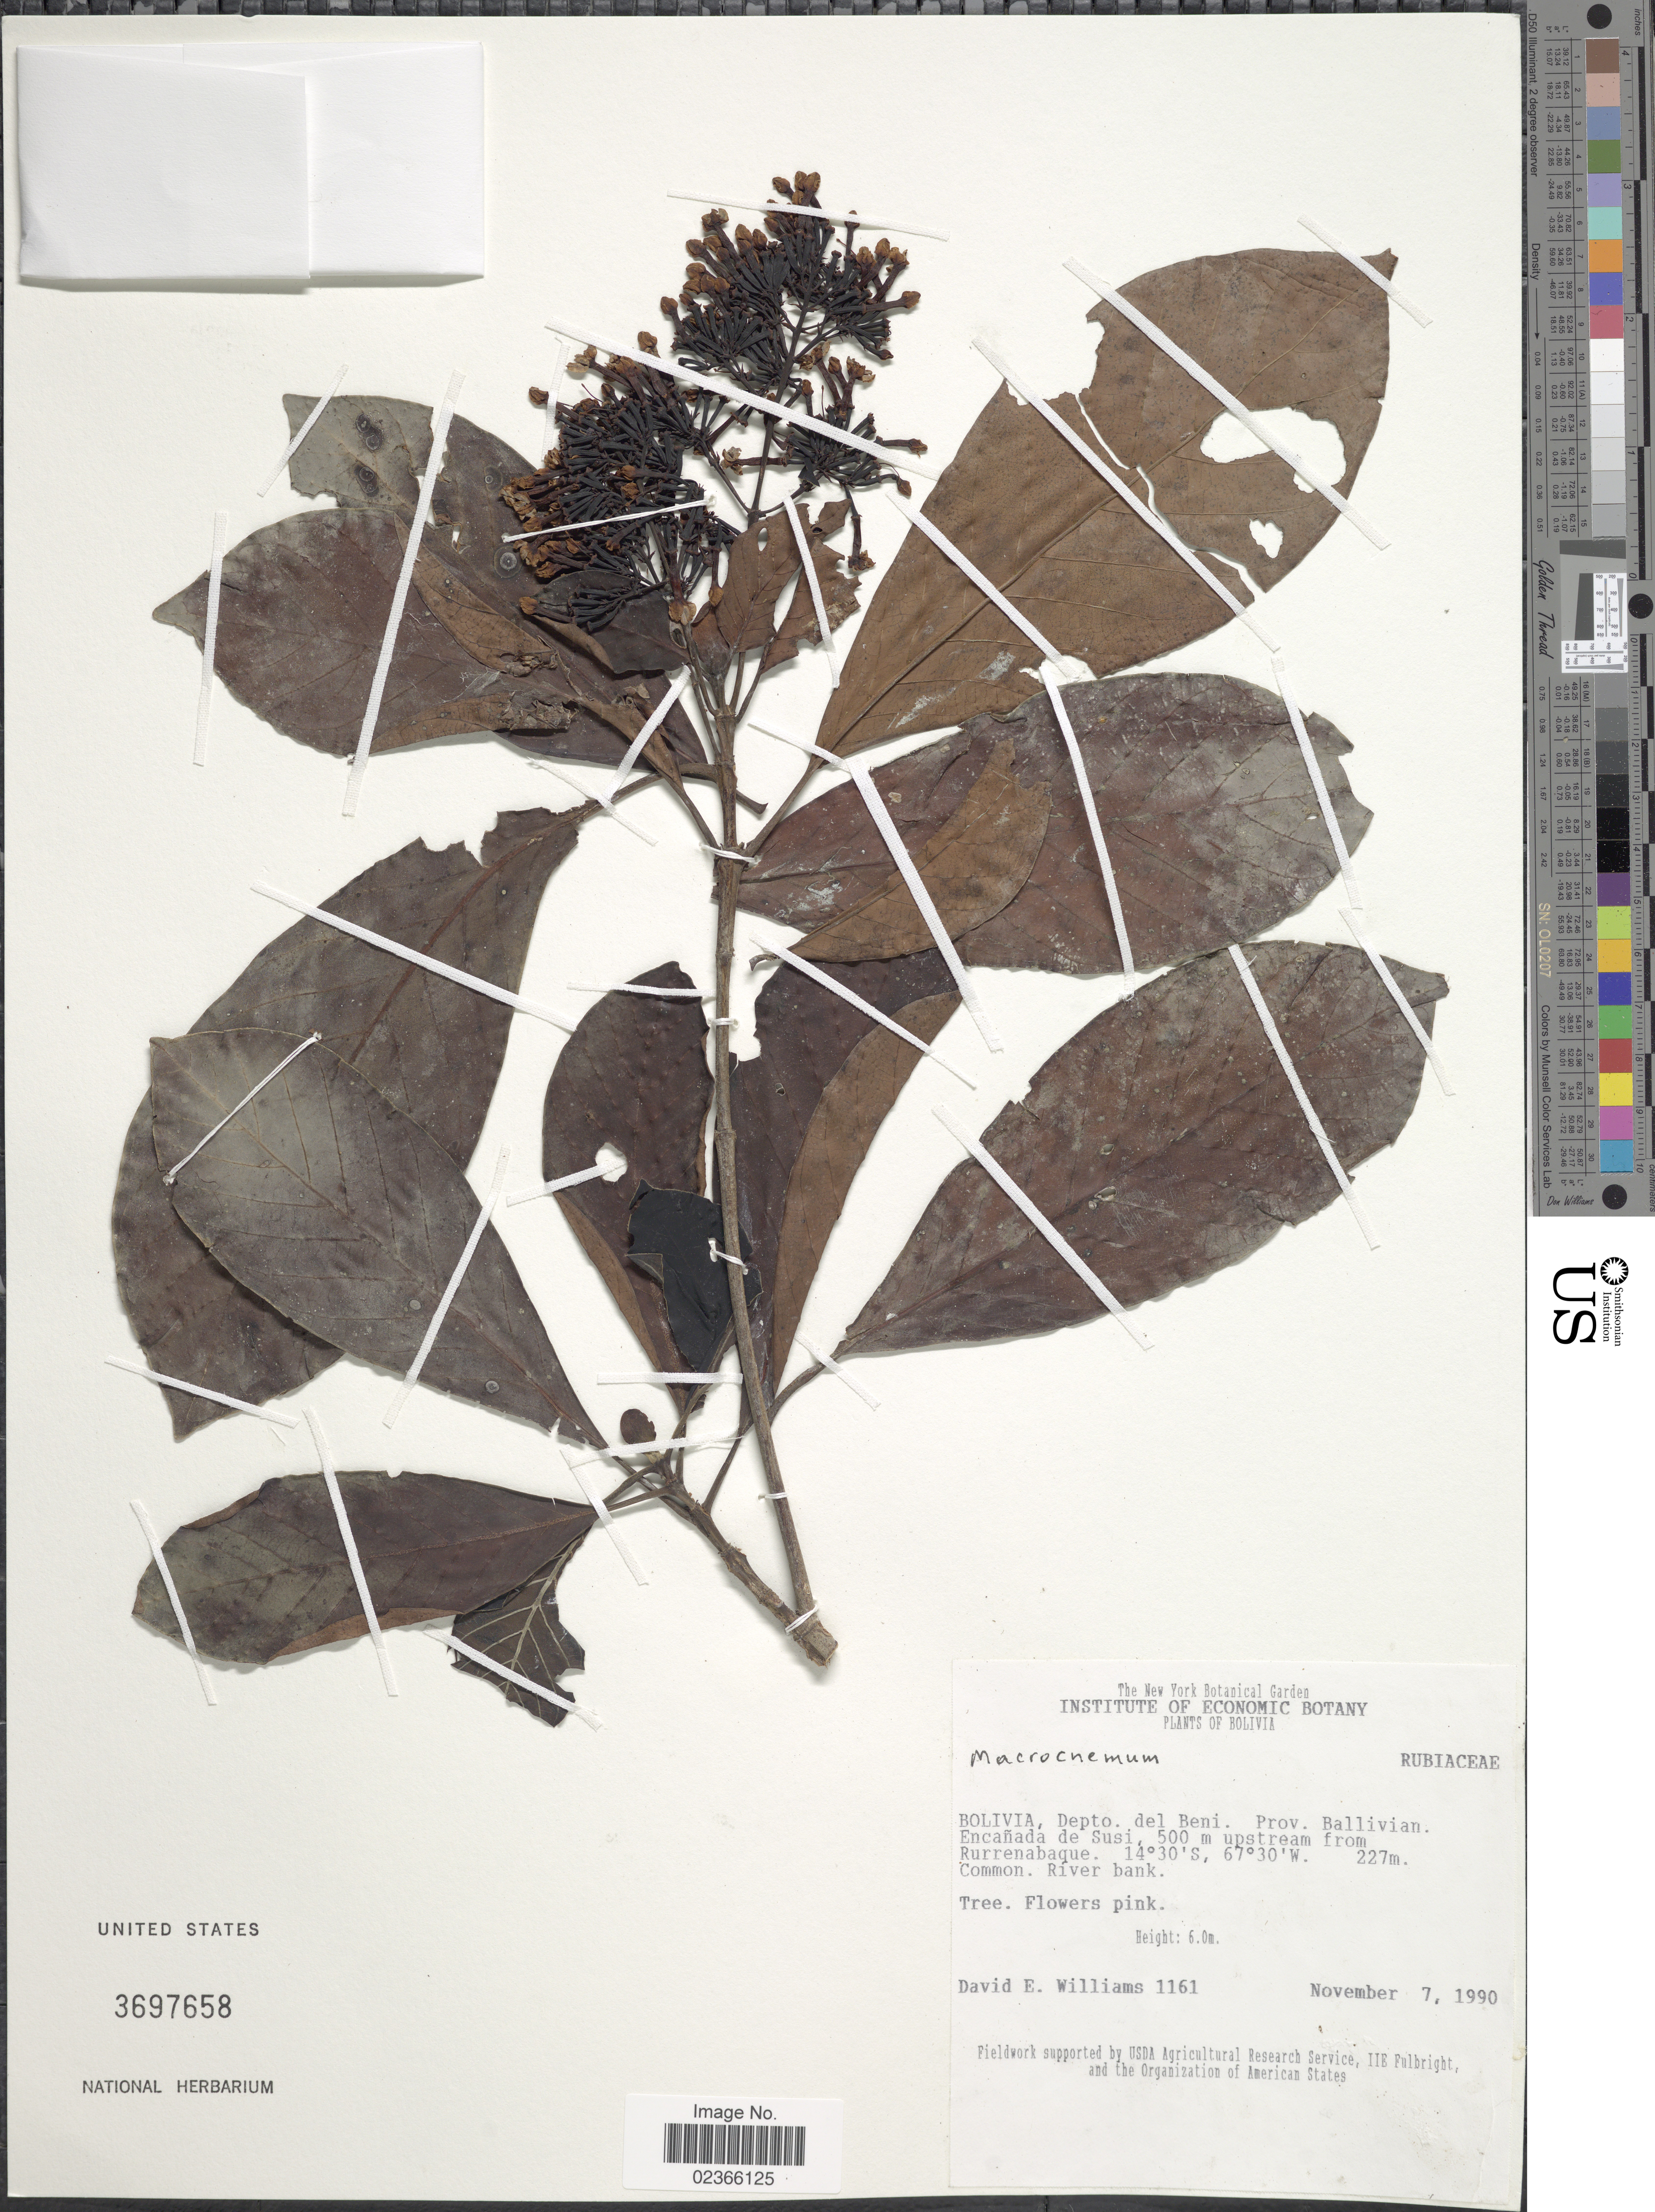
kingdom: Plantae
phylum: Tracheophyta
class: Magnoliopsida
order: Gentianales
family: Rubiaceae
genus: Macrocnemum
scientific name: Macrocnemum sp.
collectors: D. E. Williams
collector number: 1161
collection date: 1990-11-07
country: Bolivia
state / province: Beni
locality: Bolivia, Depto del Beni. Prov. Ballivian, Encanada de Susi.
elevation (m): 227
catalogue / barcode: US 3697658